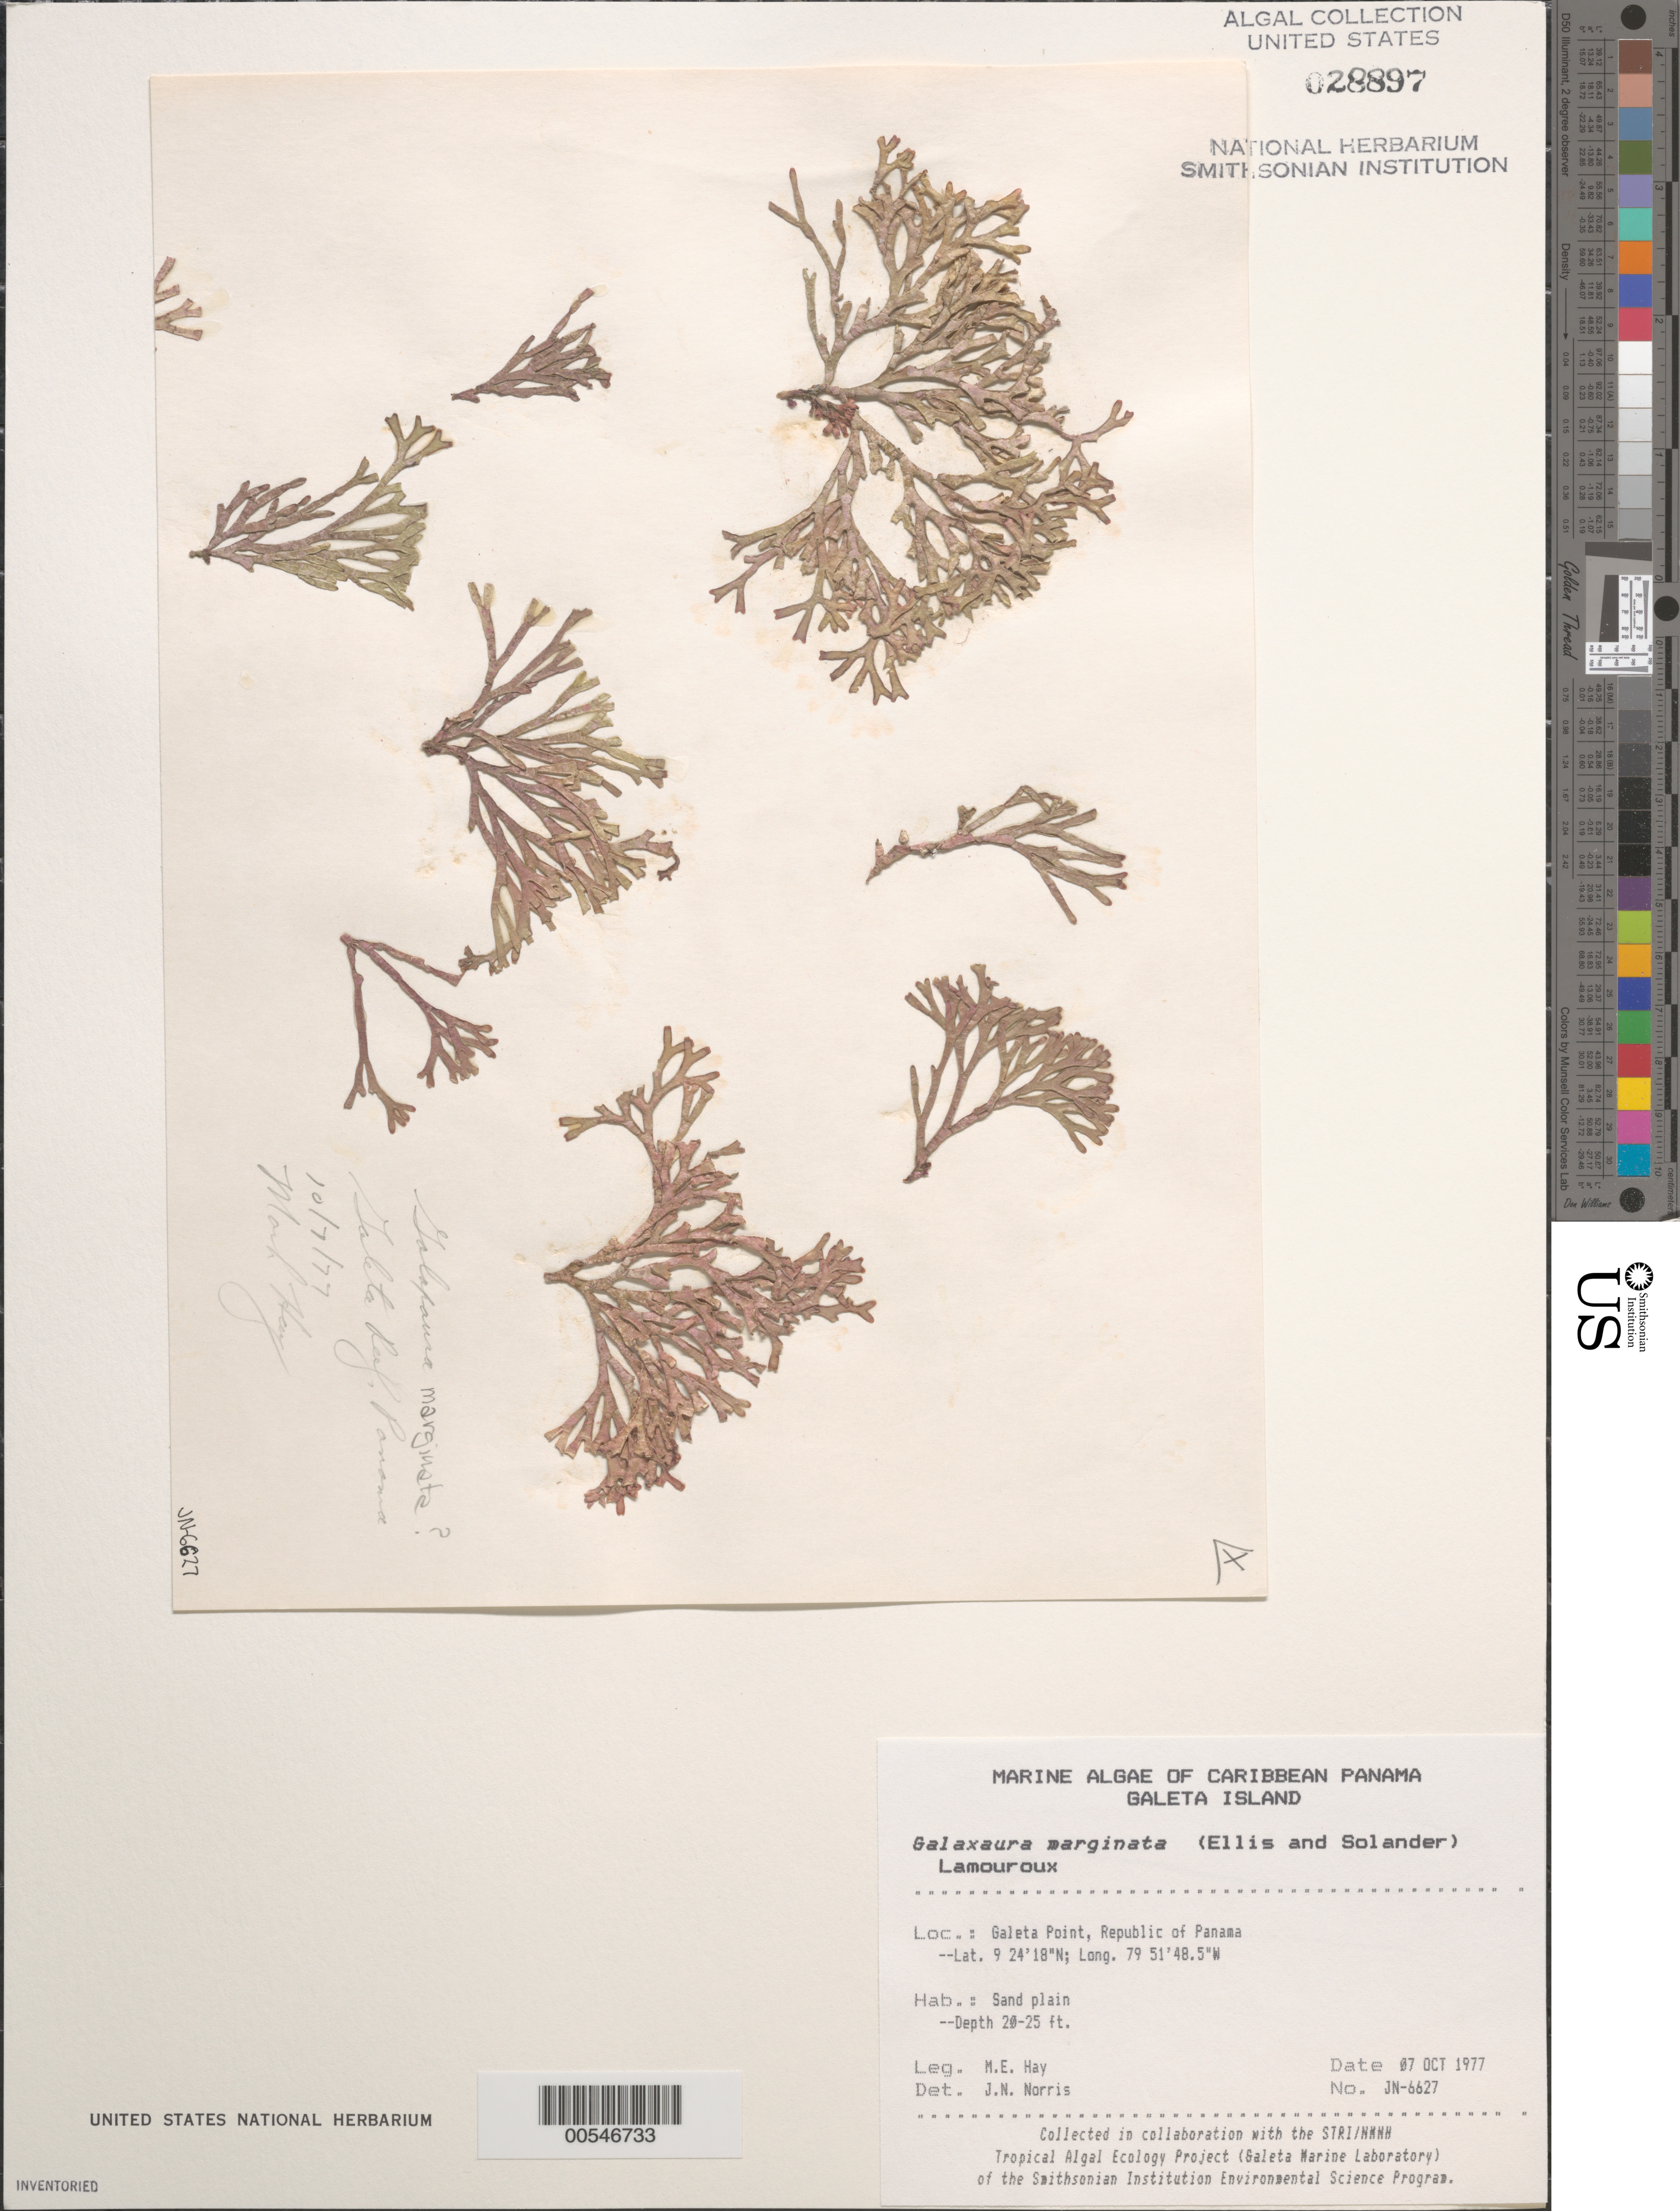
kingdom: Plantae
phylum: Rhodophyta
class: Florideophyceae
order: Nemaliales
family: Galaxauraceae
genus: Galaxaura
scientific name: Galaxaura marginata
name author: (J. Ellis & Sol.) J.V.Lamouroux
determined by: Norris, James N.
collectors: M. E. Hay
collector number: JN-6627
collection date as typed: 07 Oct 1977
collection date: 1977-10-07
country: Panama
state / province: Colón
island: Galeta Island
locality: Galeta Point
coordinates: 9 24' 18" N, 79 51' 48.5" W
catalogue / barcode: US 28897